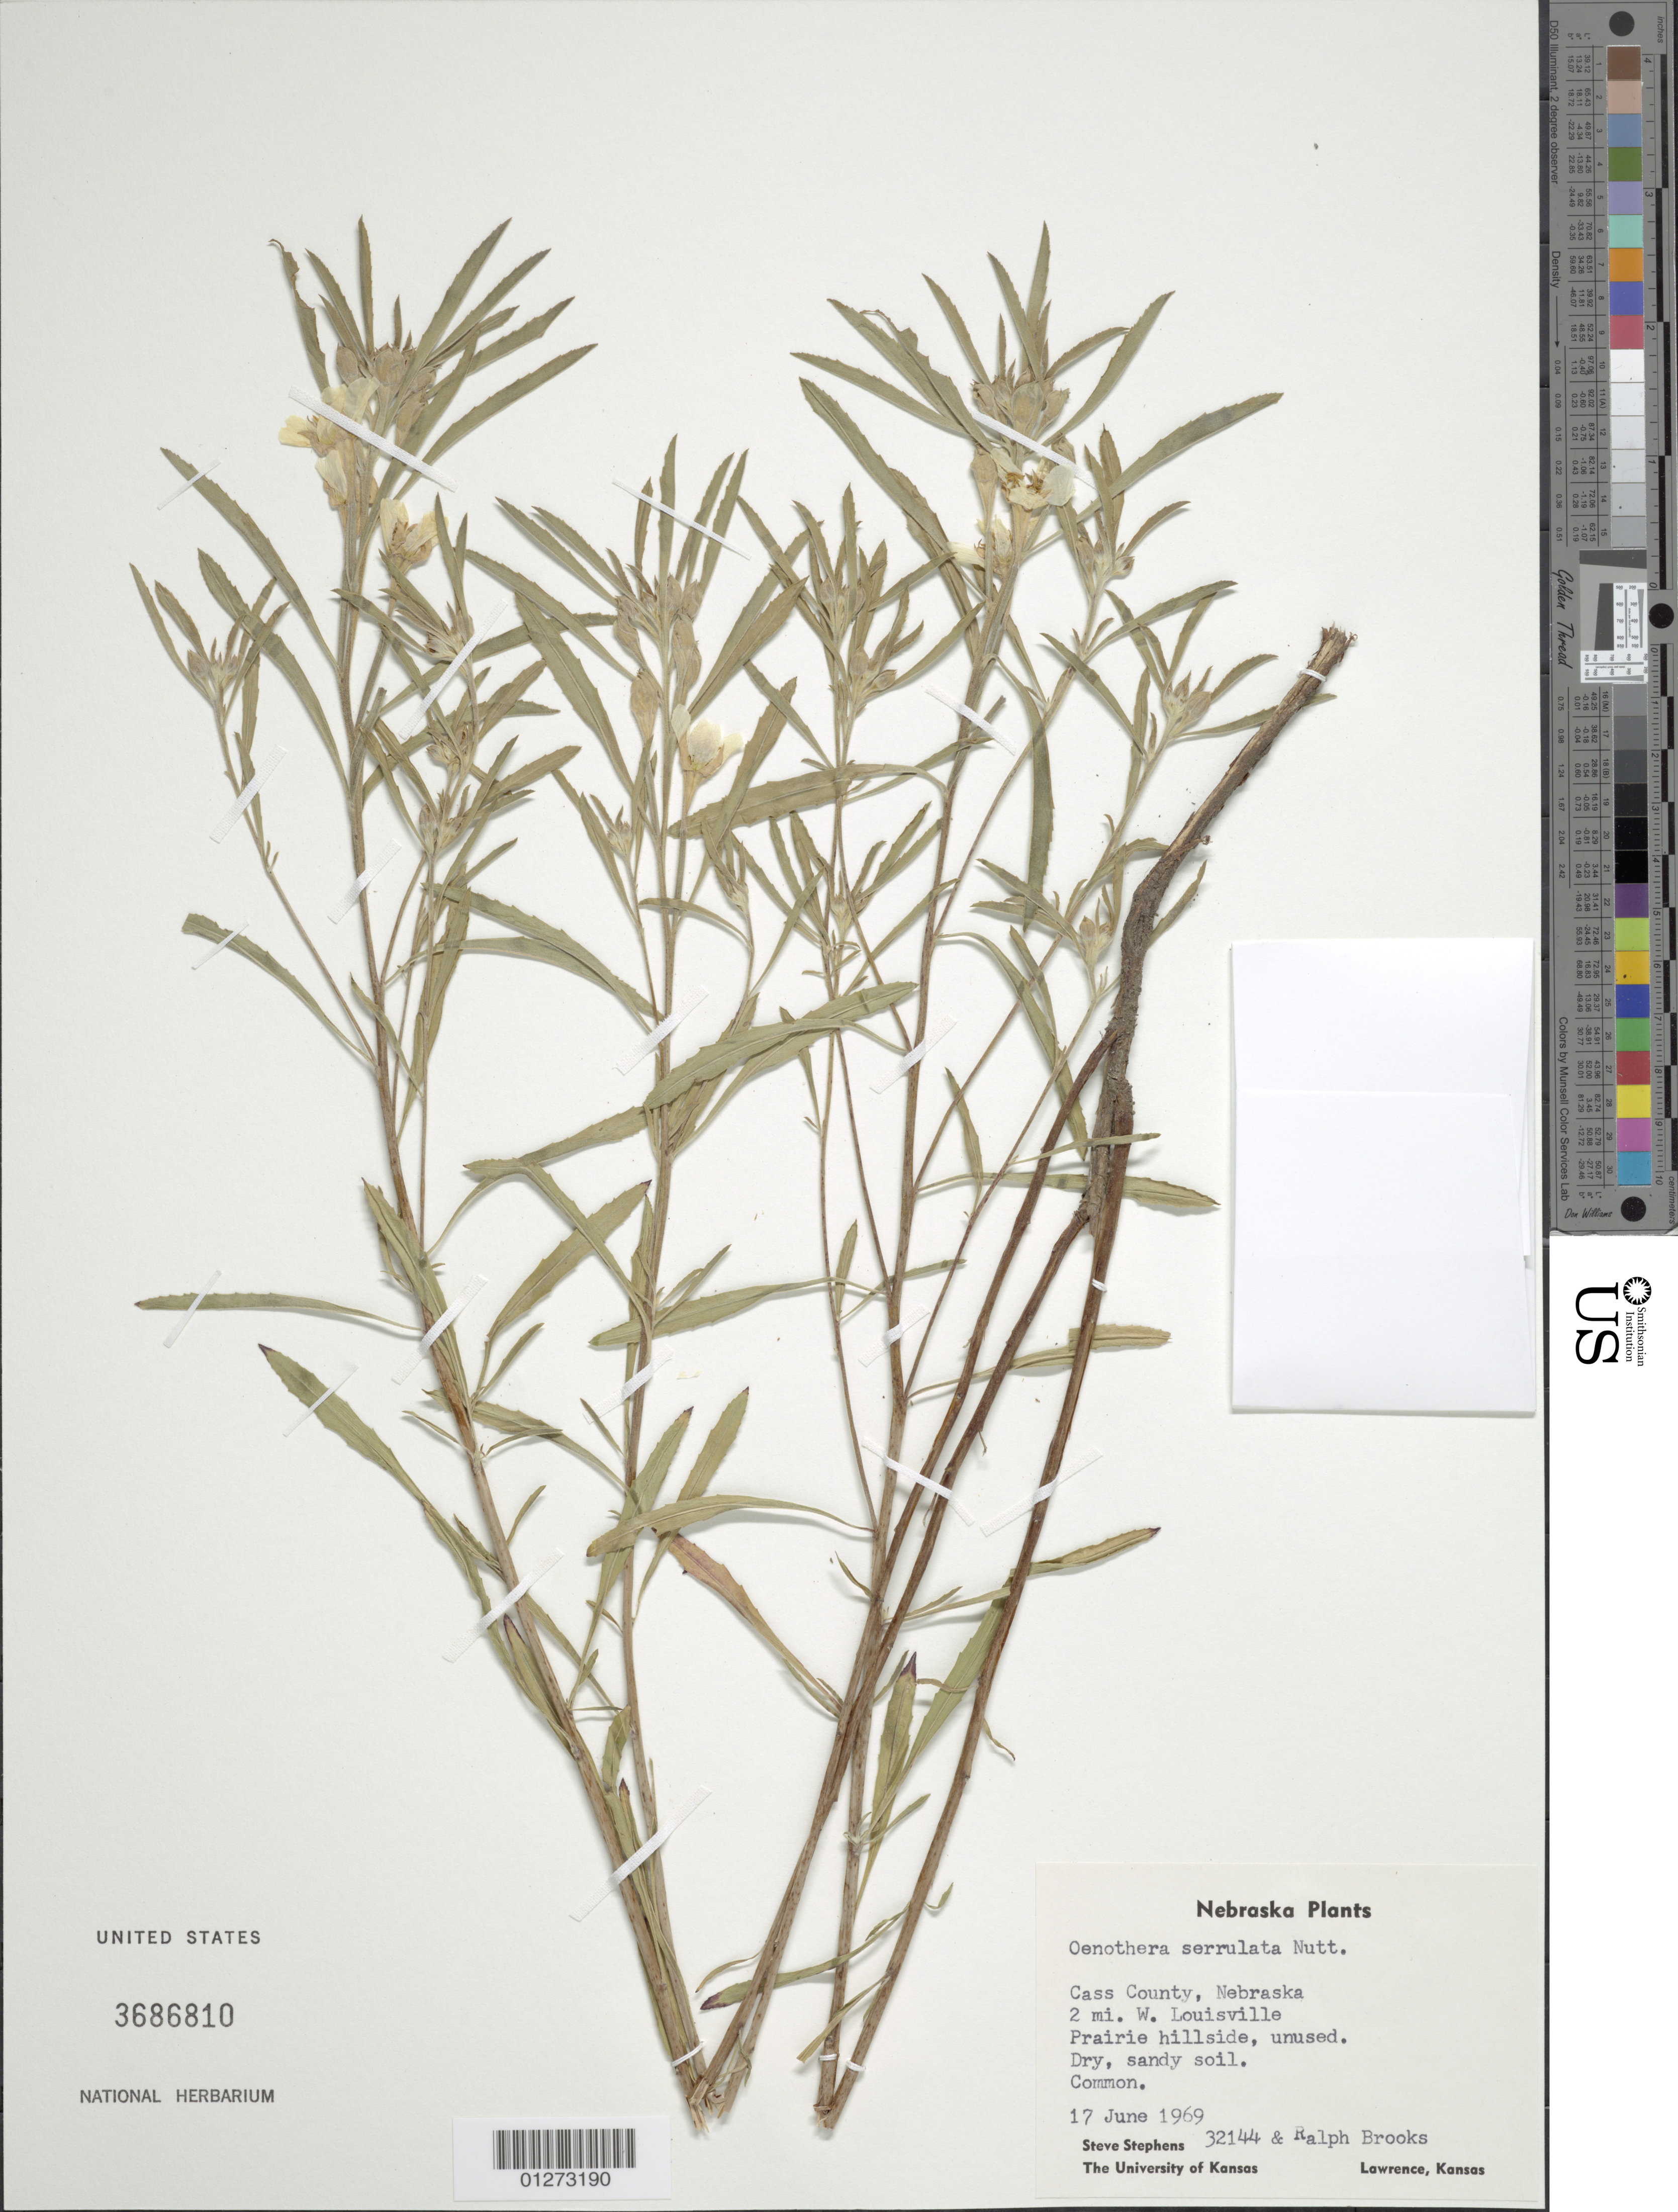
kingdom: Plantae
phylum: Tracheophyta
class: Magnoliopsida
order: Myrtales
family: Onagraceae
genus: Oenothera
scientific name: Oenothera serrulata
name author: Nutt.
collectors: S. Stephens & R. E. Brooks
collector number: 32144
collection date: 1969-06-17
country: United States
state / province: Nebraska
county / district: Cass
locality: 2 mi W Louisville.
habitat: Prairie hillside, unused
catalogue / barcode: US 3686810